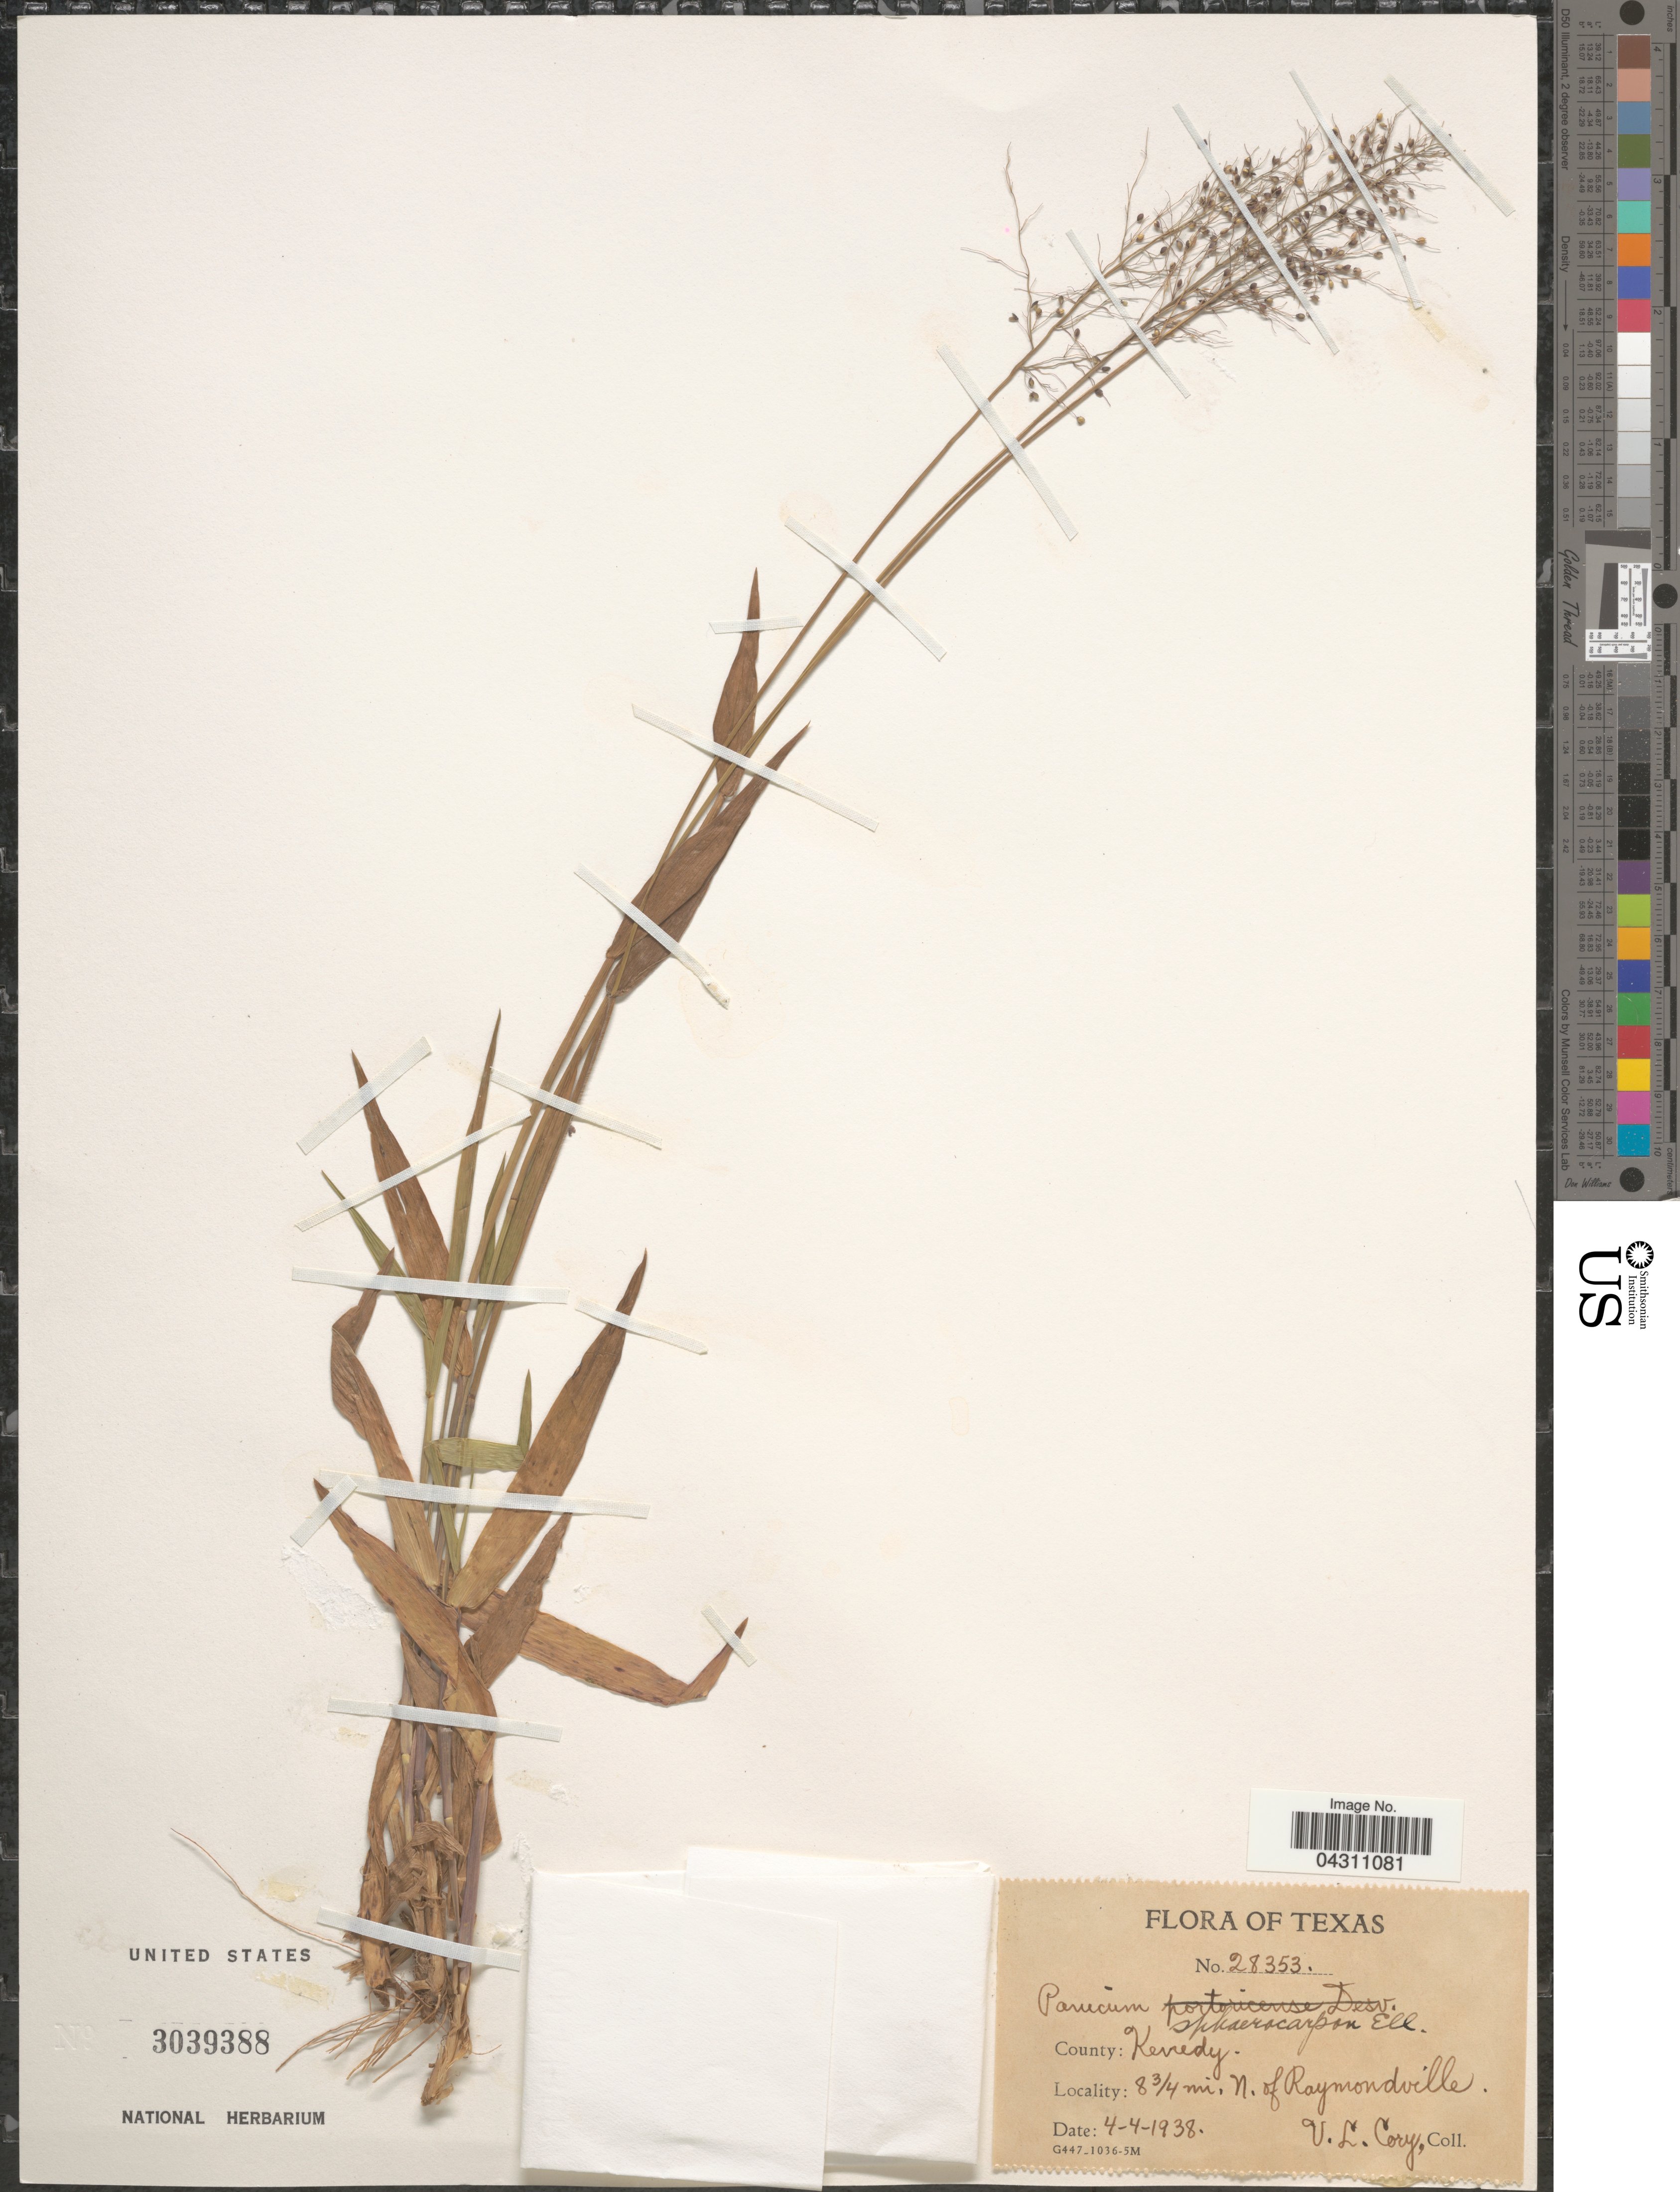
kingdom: Plantae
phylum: Tracheophyta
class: Liliopsida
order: Poales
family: Poaceae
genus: Dichanthelium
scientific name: Dichanthelium sphaerocarpon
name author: (Elliott) Gould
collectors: V. Cory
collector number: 28353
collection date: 1938-04-04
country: United States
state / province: Texas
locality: County: Kenedy. 8¾ mi. N. of Raymondville.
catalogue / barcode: US 3039388